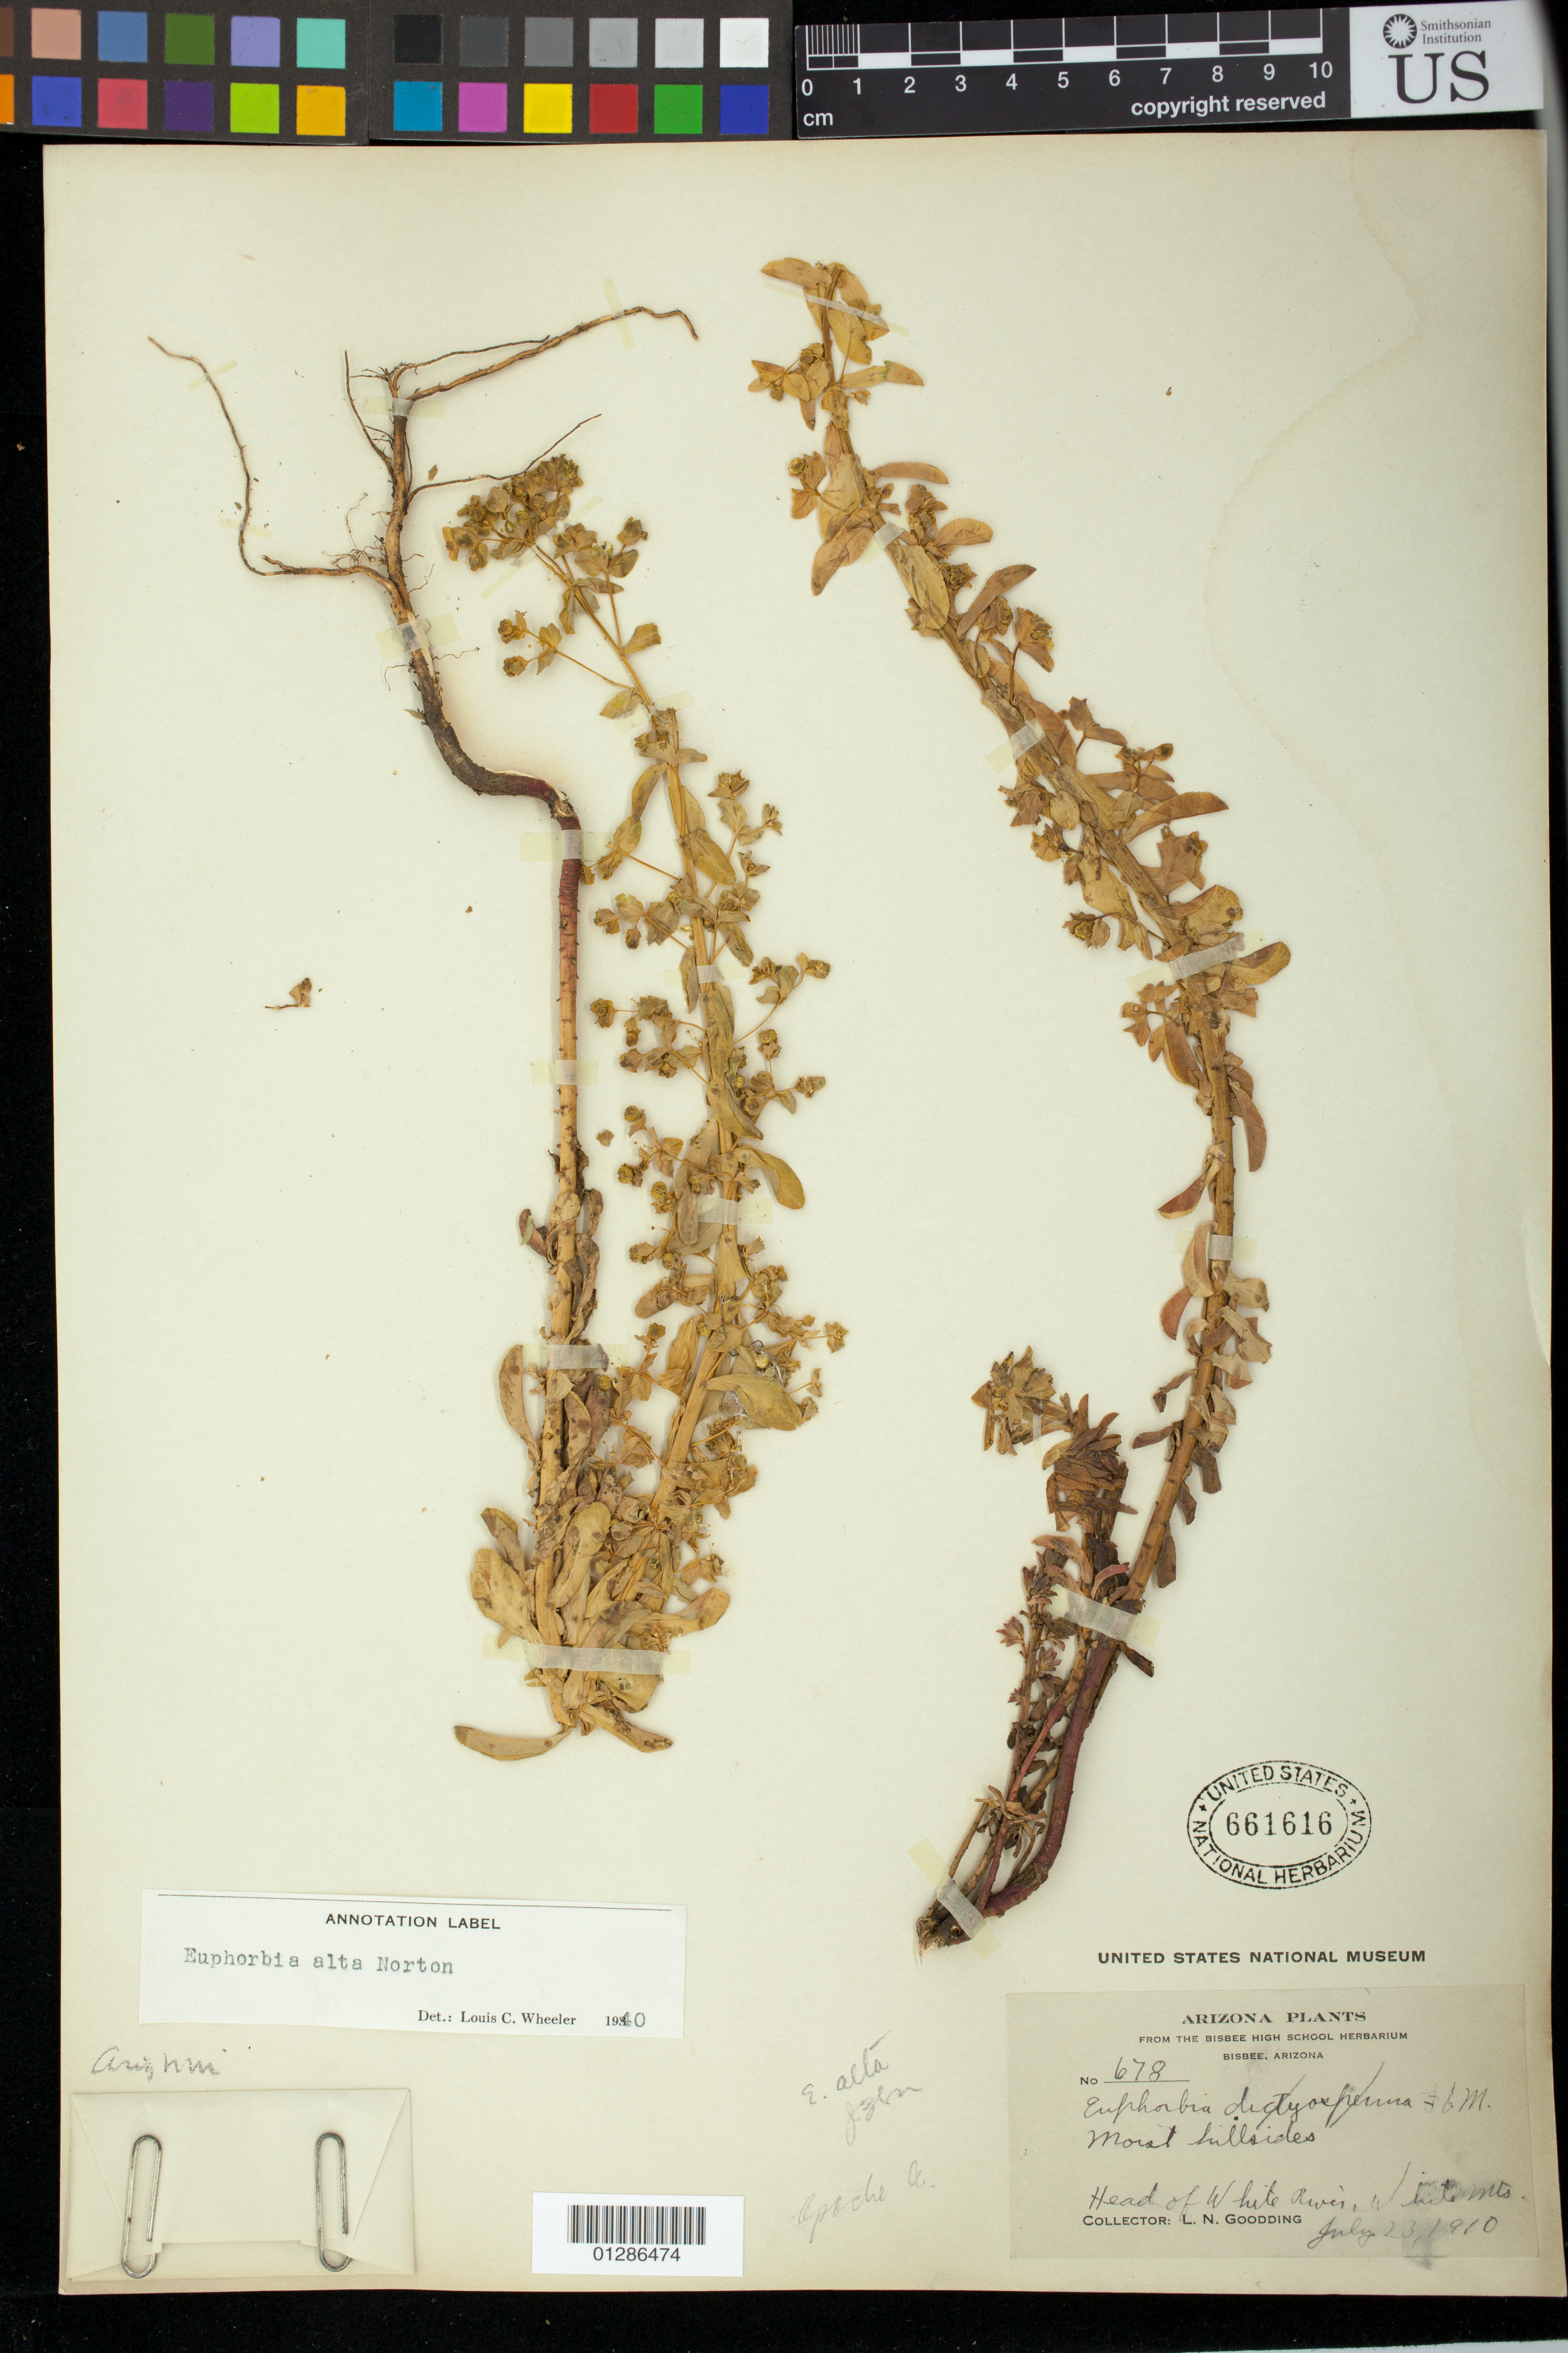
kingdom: Plantae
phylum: Tracheophyta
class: Magnoliopsida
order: Malpighiales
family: Euphorbiaceae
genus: Euphorbia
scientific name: Euphorbia alta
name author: Norton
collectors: L. N. Goodding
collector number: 678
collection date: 1910-07-23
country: United States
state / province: Arizona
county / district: Navajo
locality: Head of White River, White mts.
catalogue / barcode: US 661616